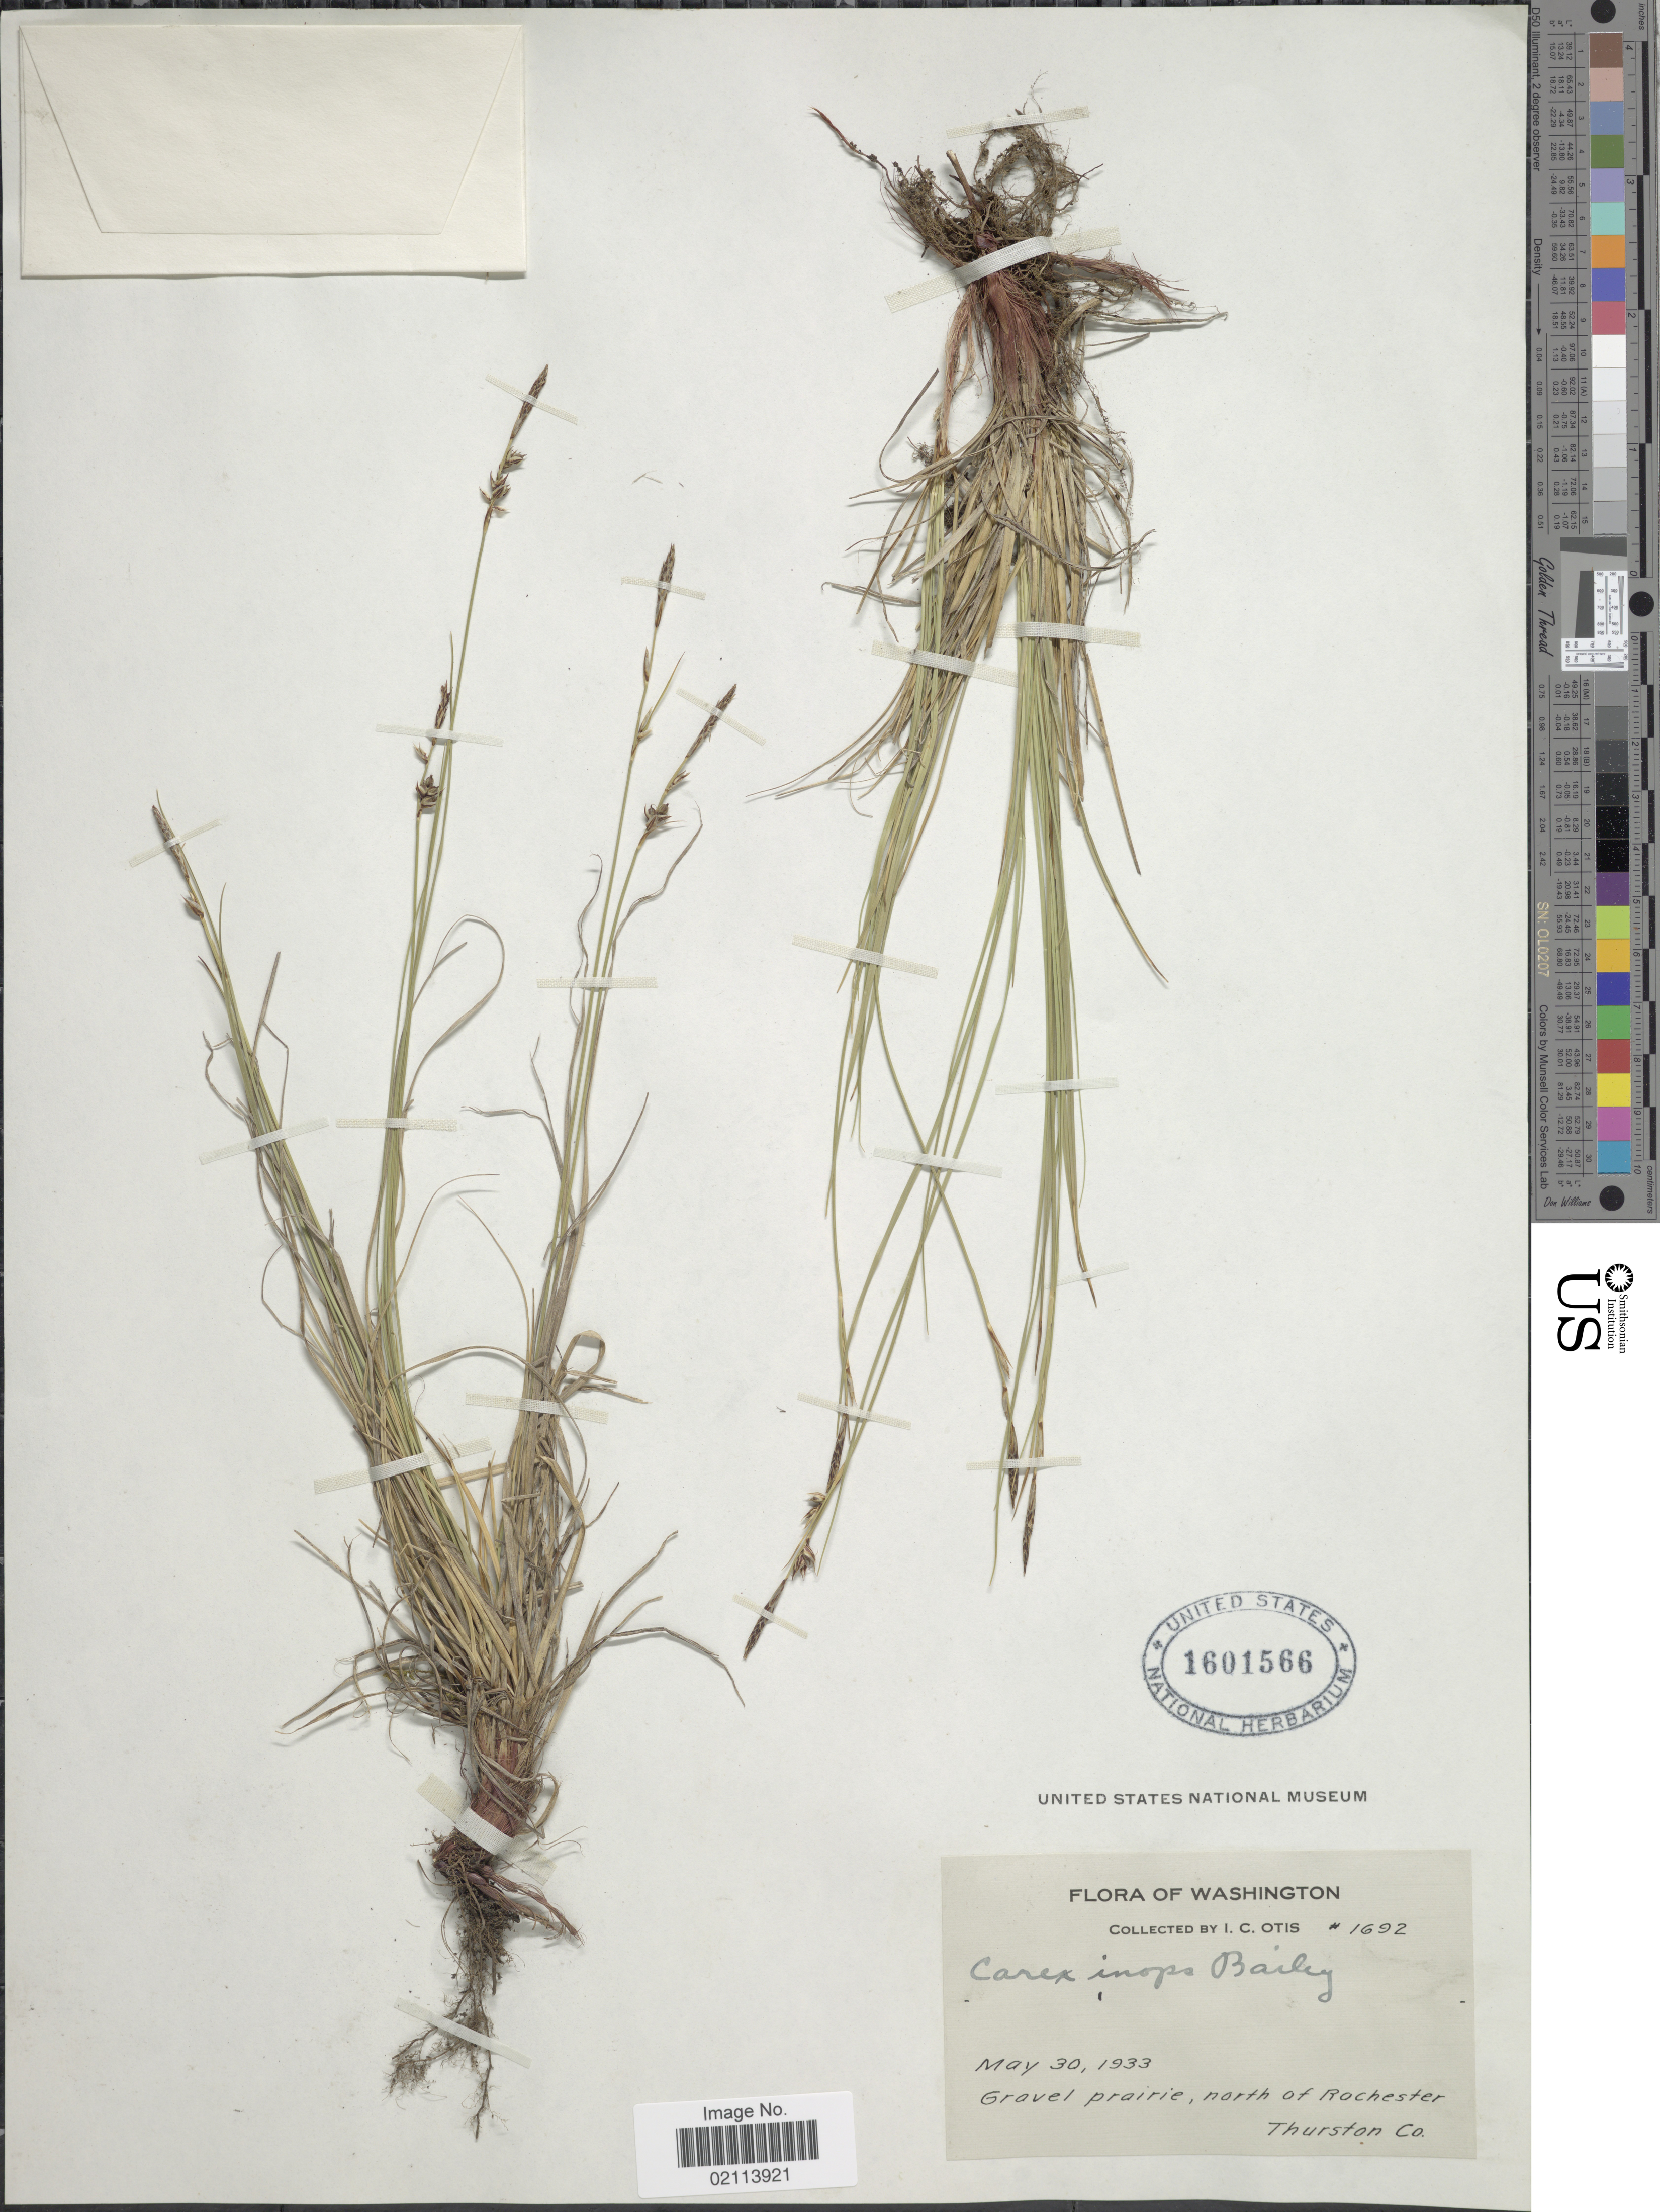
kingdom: Plantae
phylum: Tracheophyta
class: Liliopsida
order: Poales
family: Cyperaceae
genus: Carex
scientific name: Carex inops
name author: L.H. Bailey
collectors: I. C. Otis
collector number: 1692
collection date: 1933-05-30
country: United States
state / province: Washington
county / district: Thurston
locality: Gravel prairie, north of Rochester, Thurston Co.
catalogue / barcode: US 1601566